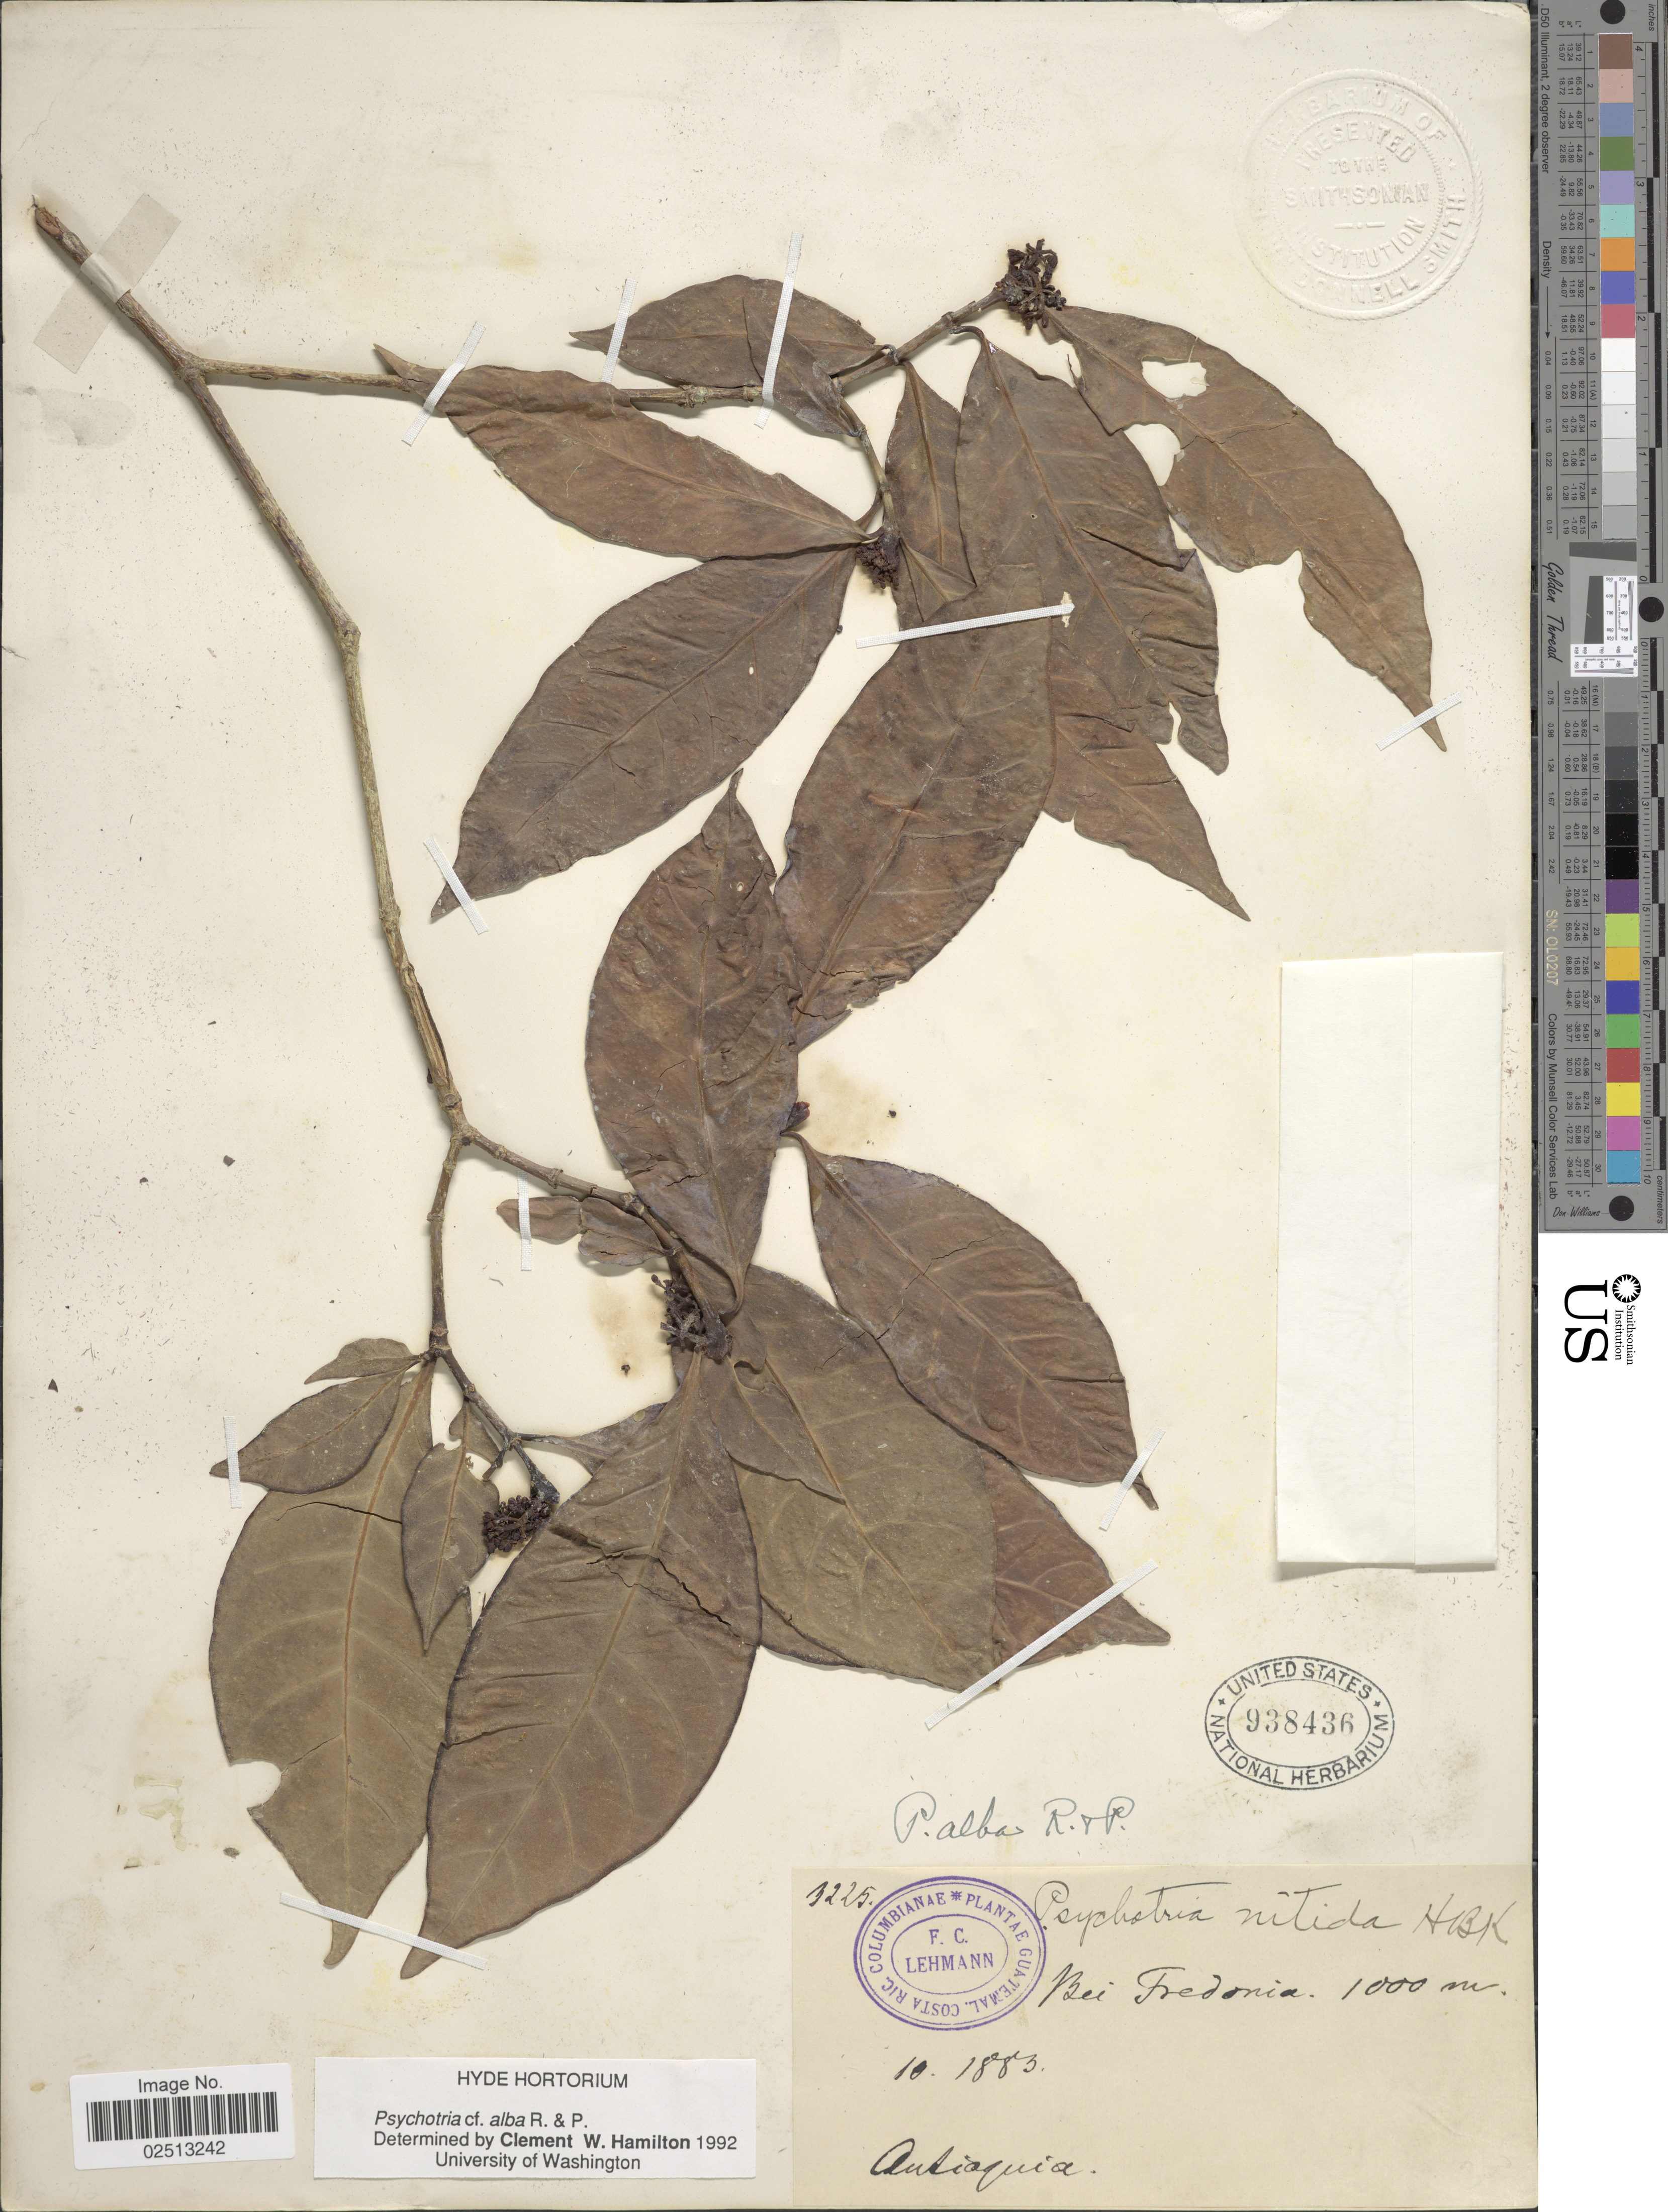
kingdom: Plantae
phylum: Tracheophyta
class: Magnoliopsida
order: Gentianales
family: Rubiaceae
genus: Psychotria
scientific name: Psychotria alba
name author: Ruiz & Pav.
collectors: F. C. Lehmann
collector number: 3225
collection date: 1883-10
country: Colombia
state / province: Antioquia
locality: Antioquia. Bei Fredonia.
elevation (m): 1000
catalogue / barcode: US 938436